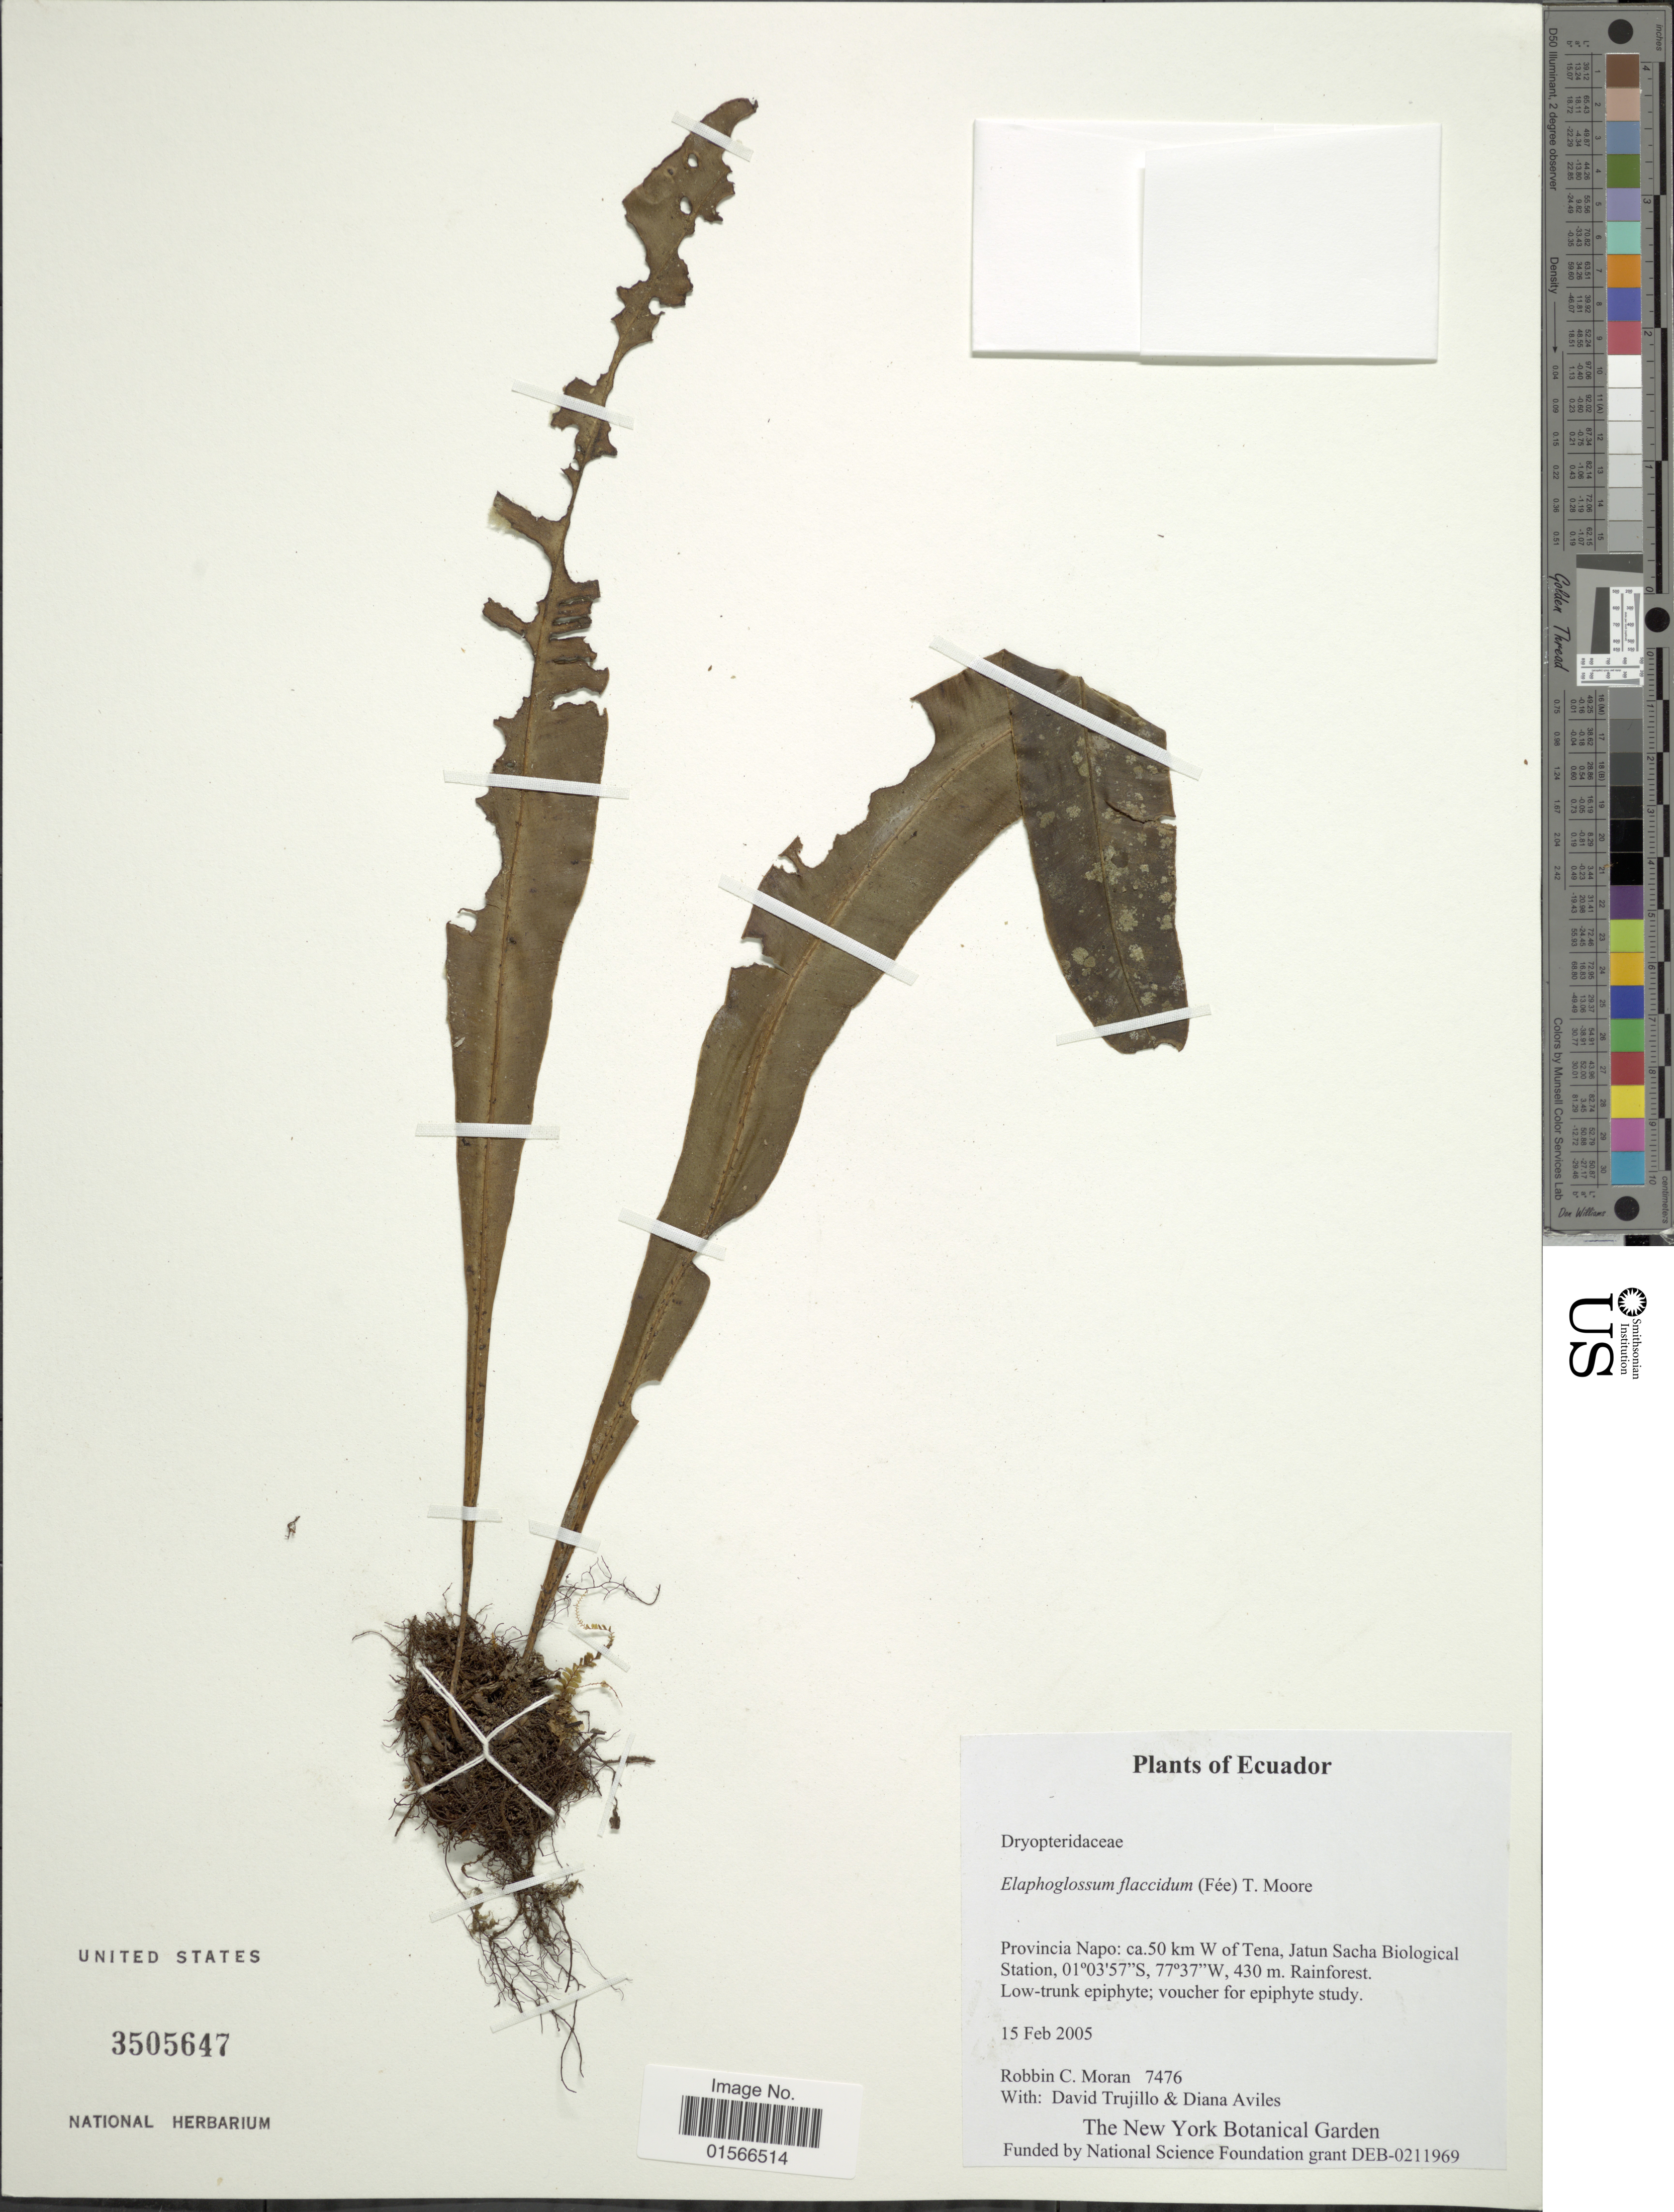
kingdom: Plantae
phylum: Tracheophyta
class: Polypodiopsida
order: Polypodiales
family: Dryopteridaceae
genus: Elaphoglossum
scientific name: Elaphoglossum flaccidum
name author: (Fée) T. Moore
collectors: R. C. Moran, D. Trujillo & D. Aviles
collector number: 7476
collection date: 2005-02-15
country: Ecuador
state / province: Napo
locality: Ca. 50 km W of Tena, Jatun acha Biological Station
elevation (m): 430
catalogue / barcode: US 3505647